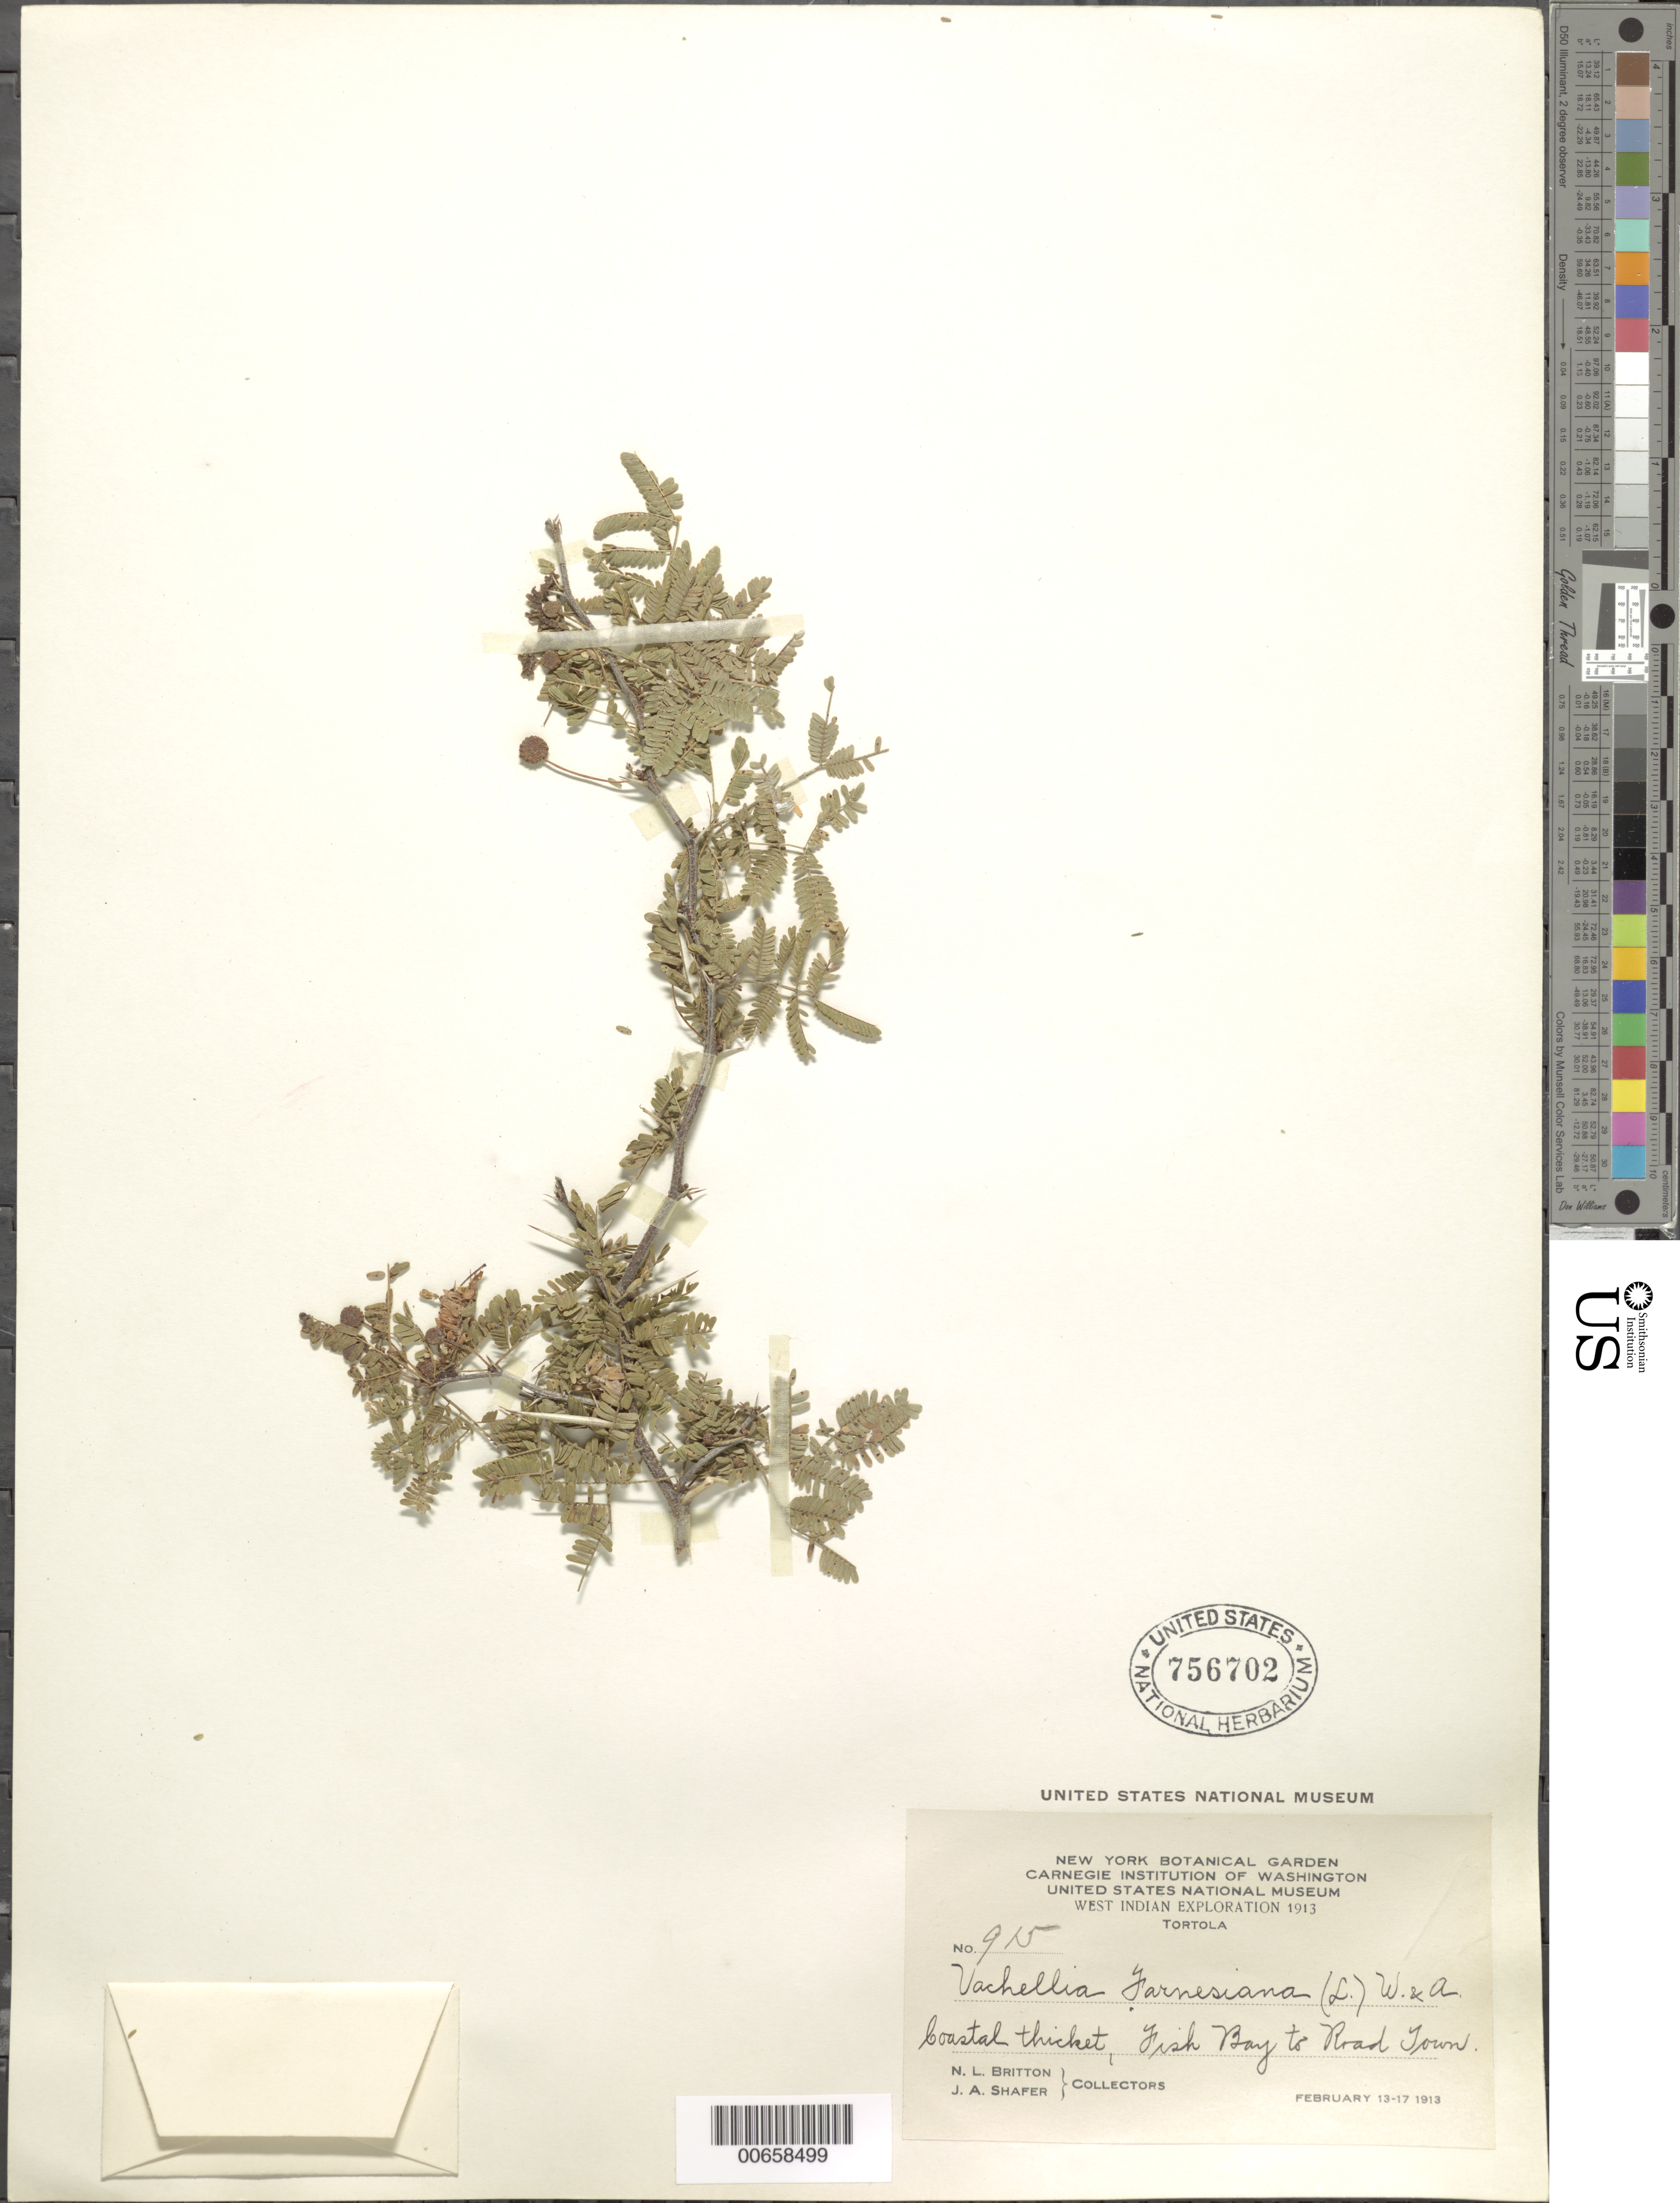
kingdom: Plantae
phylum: Tracheophyta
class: Magnoliopsida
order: Fabales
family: Fabaceae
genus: Vachellia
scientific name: Vachellia farnesiana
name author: (L.) Wight & Arn.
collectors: N. Britton & J. A. Shafer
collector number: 915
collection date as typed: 13 Feb 1913 to 17 Feb 1913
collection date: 1913-02-13/1913-02-17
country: British Virgin Islands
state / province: Tortola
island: Tortola Island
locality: Fish Bay to Road Town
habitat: Coastal thicket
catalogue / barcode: US 756702